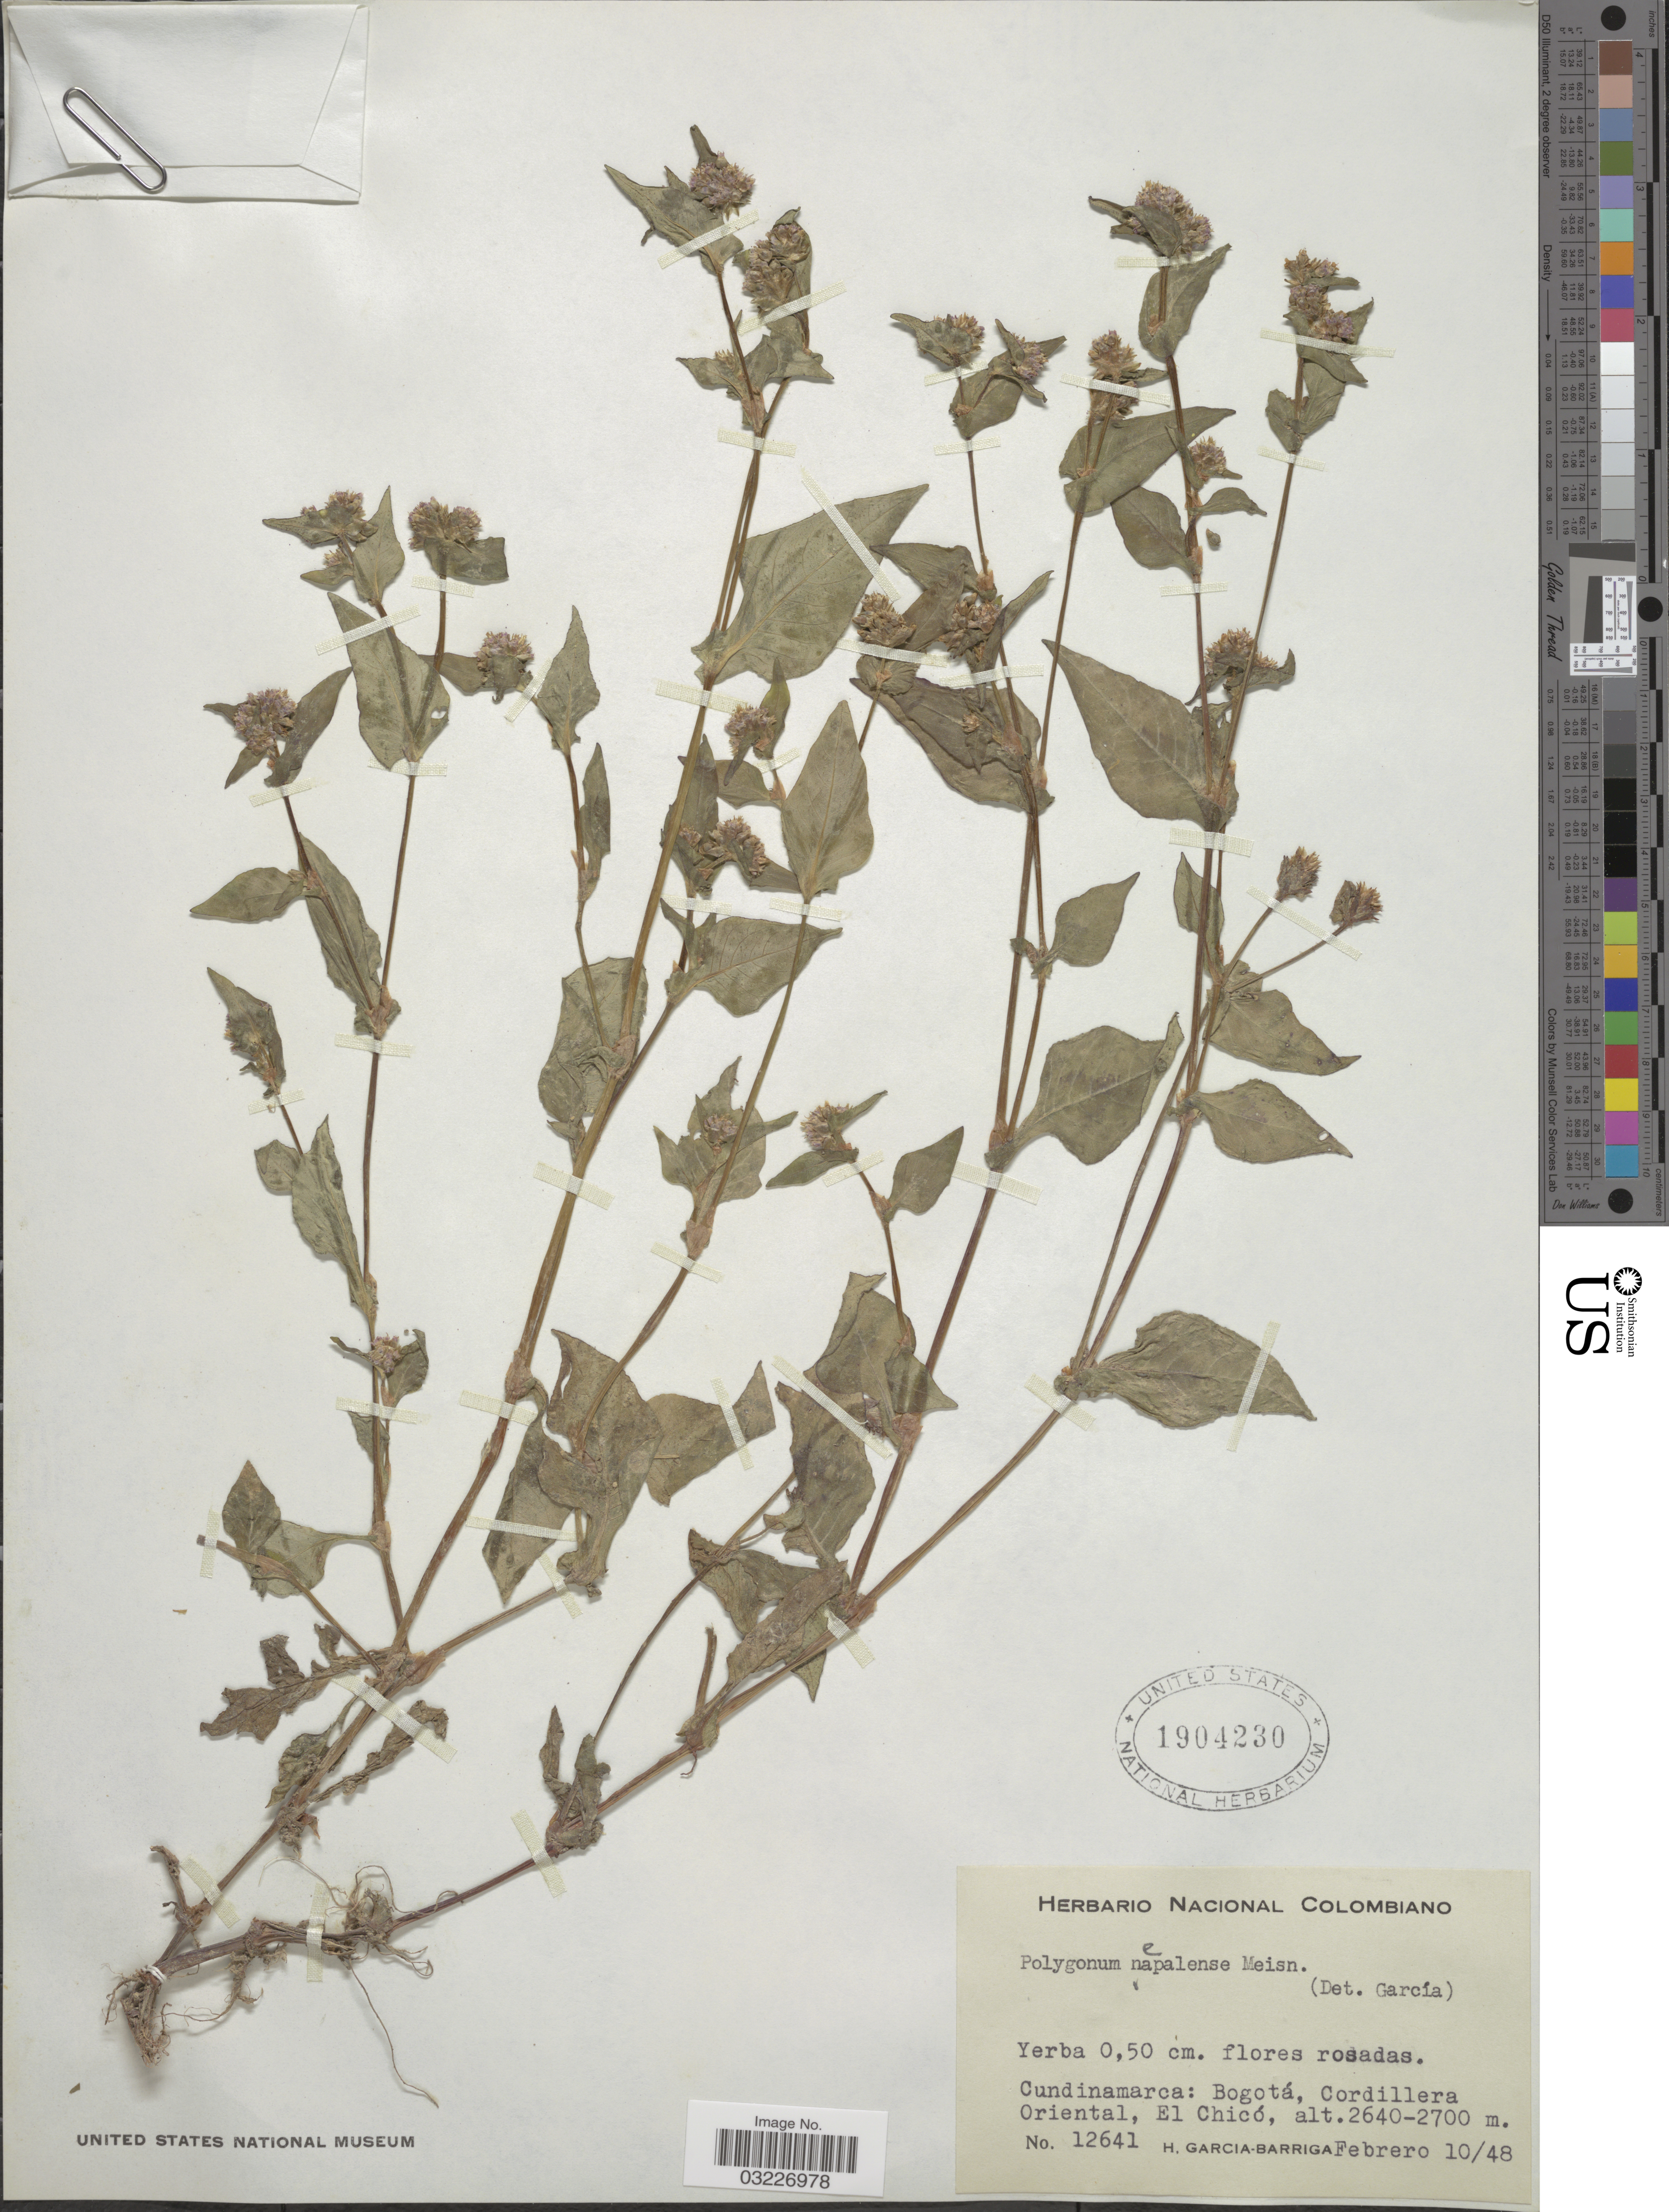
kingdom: Plantae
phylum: Tracheophyta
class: Magnoliopsida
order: Caryophyllales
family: Polygonaceae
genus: Polygonum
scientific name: Polygonum nepalense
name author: Meisn.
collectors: H. García Barriga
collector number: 12641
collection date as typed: Transcribed d/m/y: 10/2/48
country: Colombia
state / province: Cundinamarca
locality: Bogotá, Cordillera Oriental, El Chicó.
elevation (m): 2640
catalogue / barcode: US 1904230